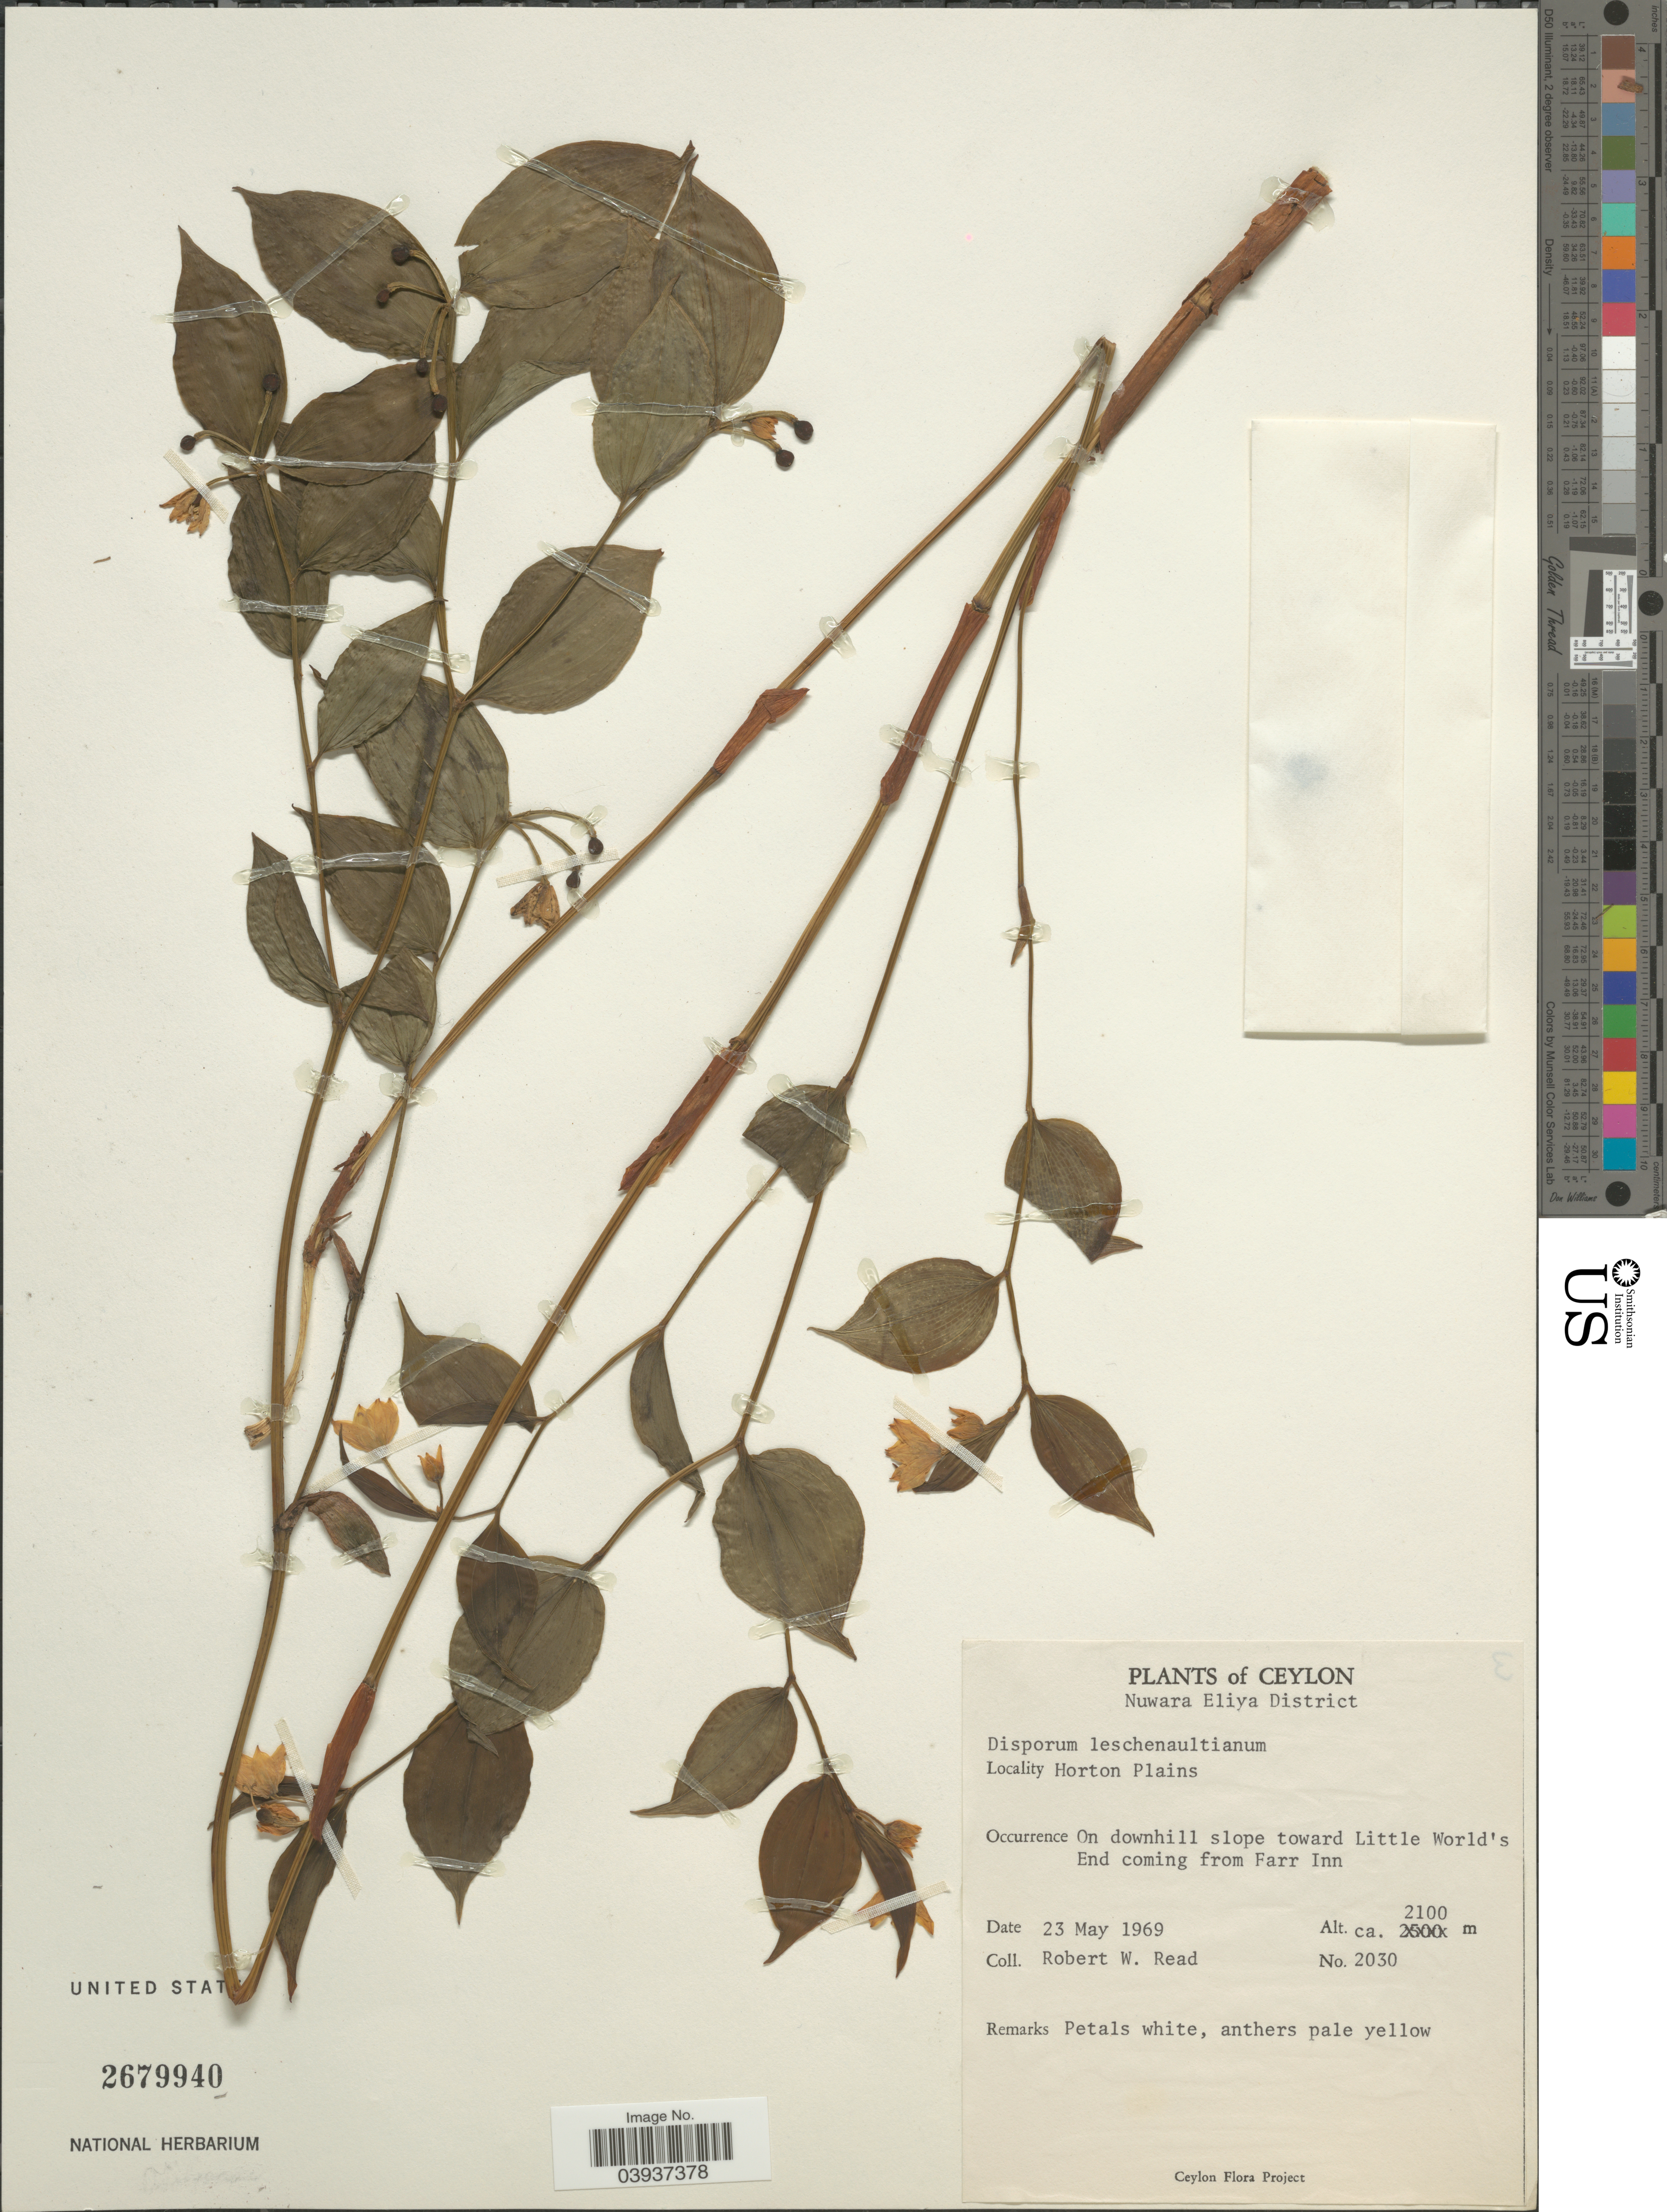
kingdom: Plantae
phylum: Tracheophyta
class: Liliopsida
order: Liliales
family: Colchicaceae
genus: Disporum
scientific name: Disporum cantoniense var. cantoniense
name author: (Lour.) Merr.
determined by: Strong, Mark T., (BOT), Smithsonian Institution - National Museum of Natural History (UNITED STATES)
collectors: R. W. Read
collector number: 2030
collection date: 1969-05-23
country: Sri Lanka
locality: Ceylon. Nuwara Eliya District. Horton Plains. On downhill slope toward Little World's End coming from Farr Inn.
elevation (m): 2100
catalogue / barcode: US 2679940